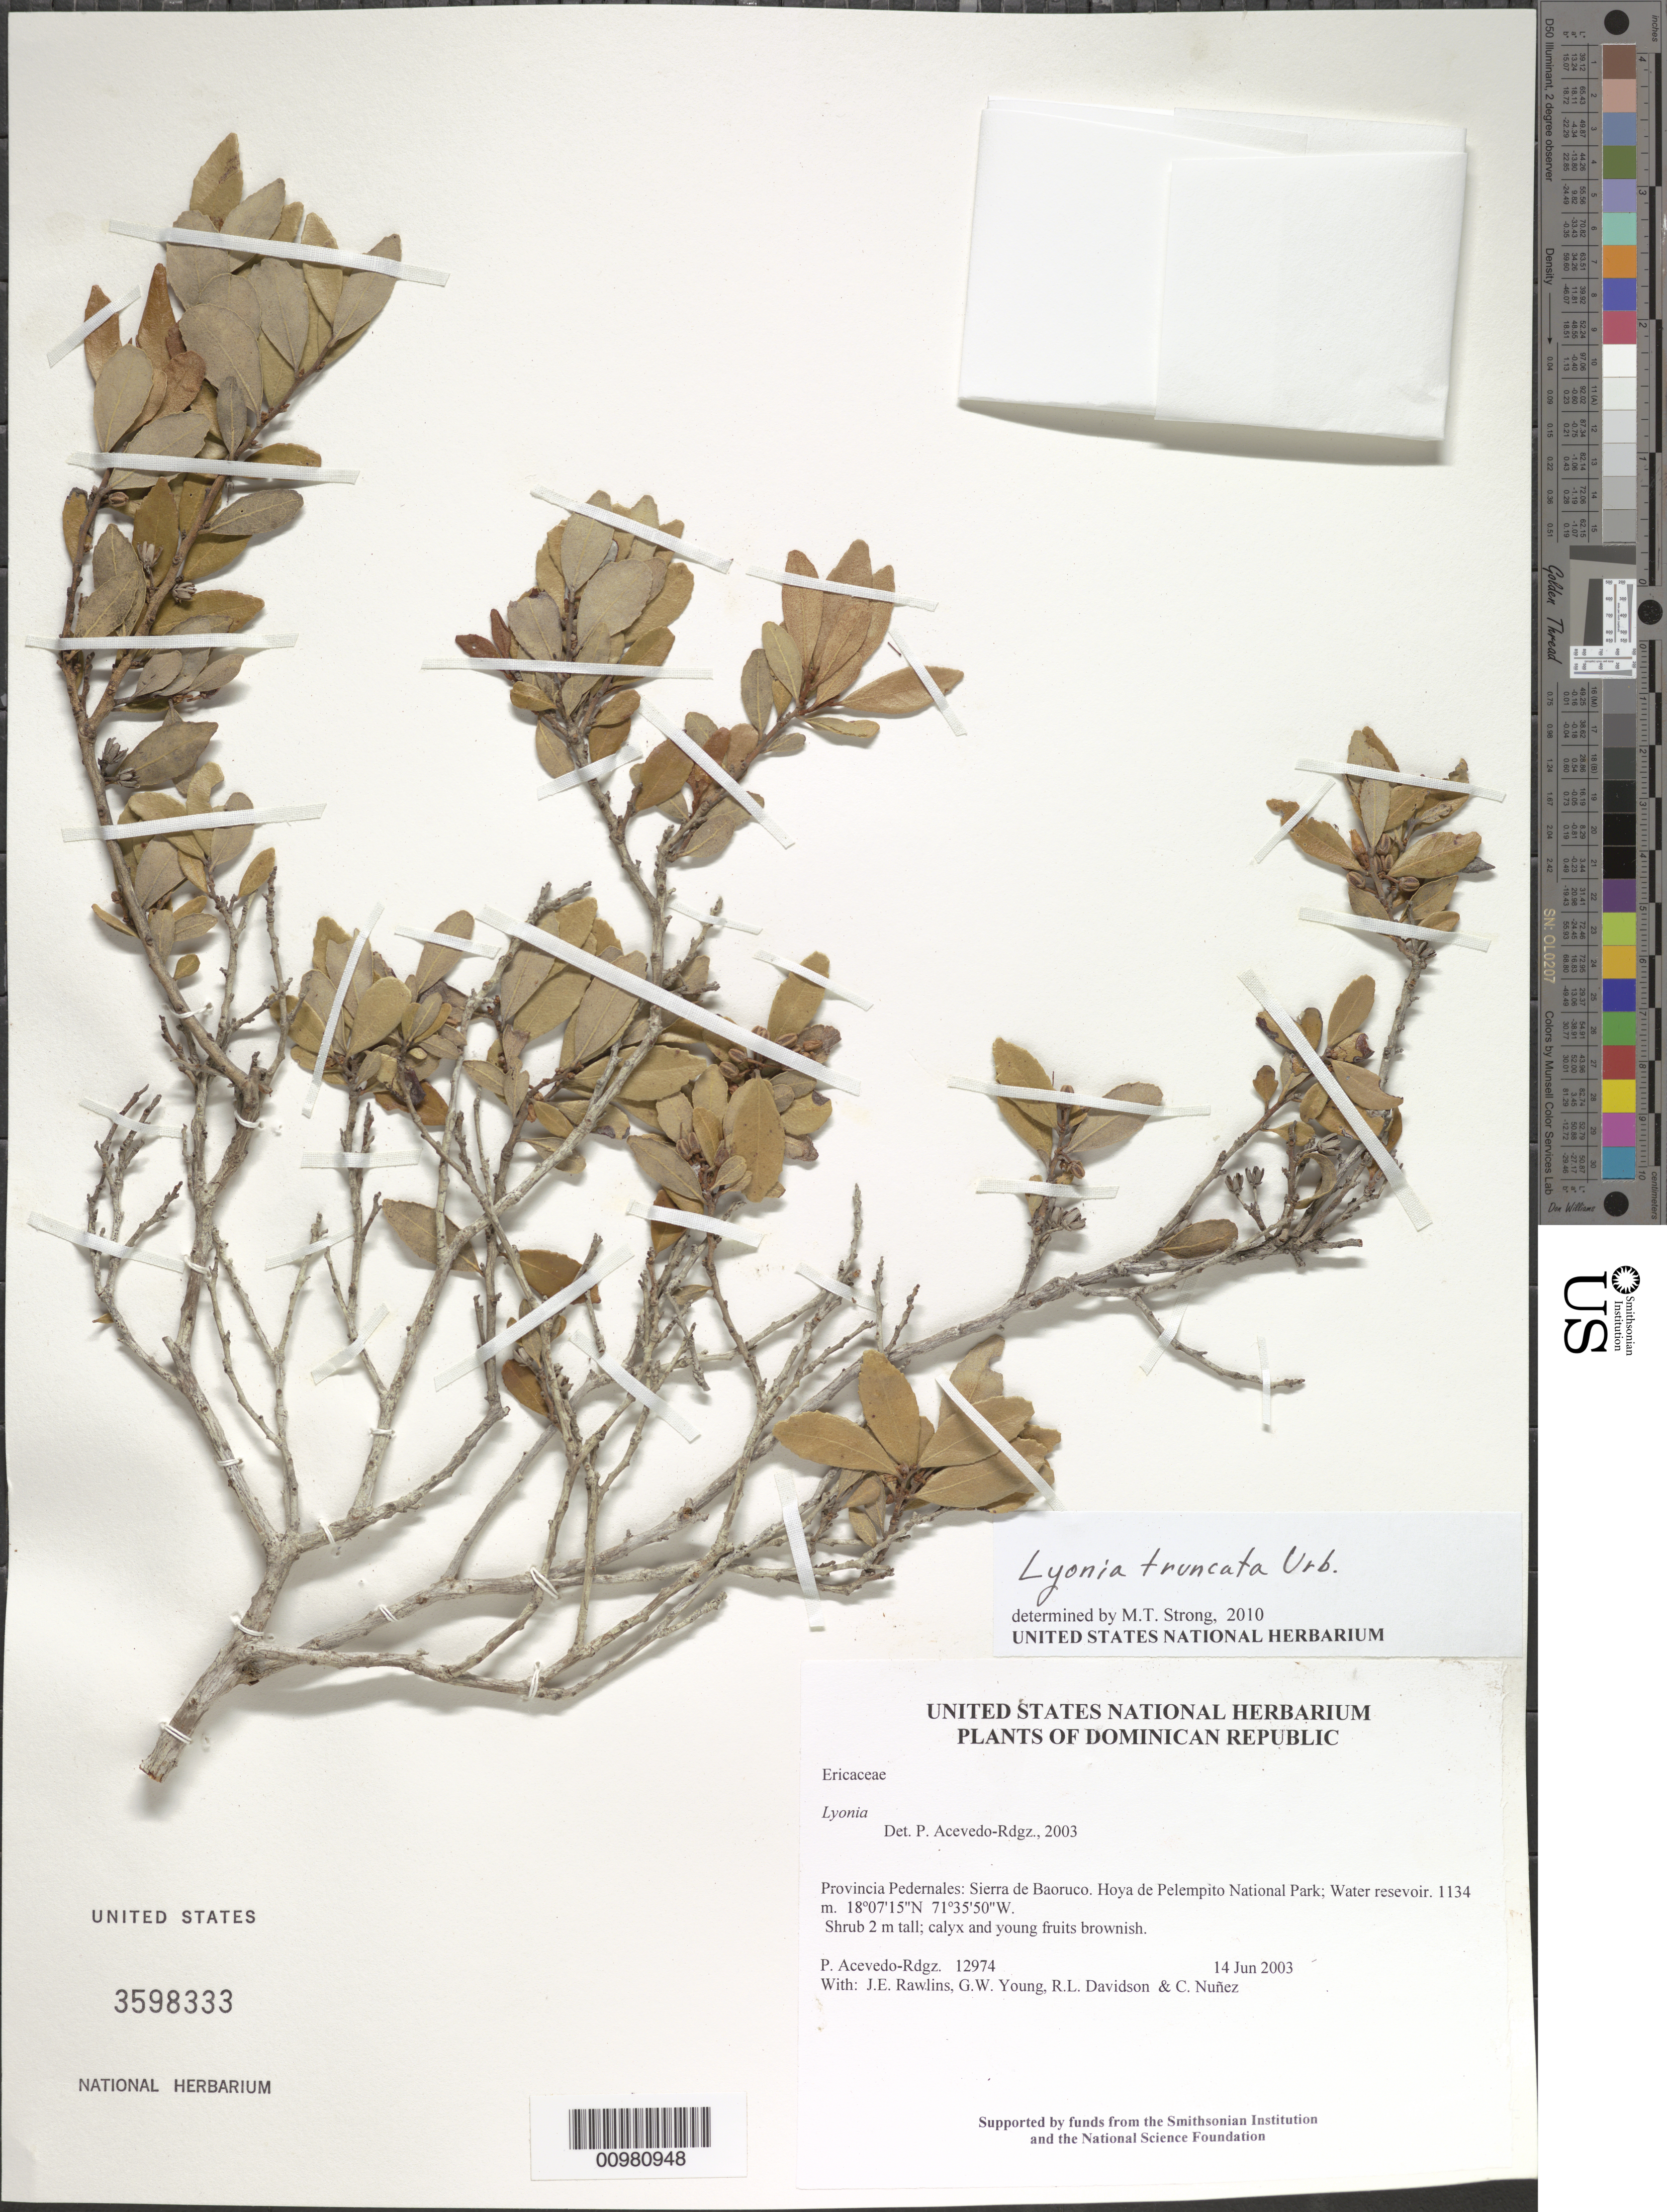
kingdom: Plantae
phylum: Tracheophyta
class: Magnoliopsida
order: Ericales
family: Ericaceae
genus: Lyonia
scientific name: Lyonia truncata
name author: Urb.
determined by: Strong, M. T., (US), Smithsonian Institution - National Museum of Natural History (UNITED STATES)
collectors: P. Acevedo-Rodr., J. Rawlins, G. Young, R. Davidson & C. Nunez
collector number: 12974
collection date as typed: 14 Jun 2003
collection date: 2003-06-14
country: Dominican Republic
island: Hispaniola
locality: Provincia Pedernales: Sierra de Baoruco. Hoya de Pelempito National Park; Water reservoir.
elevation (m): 1134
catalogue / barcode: US 3598333